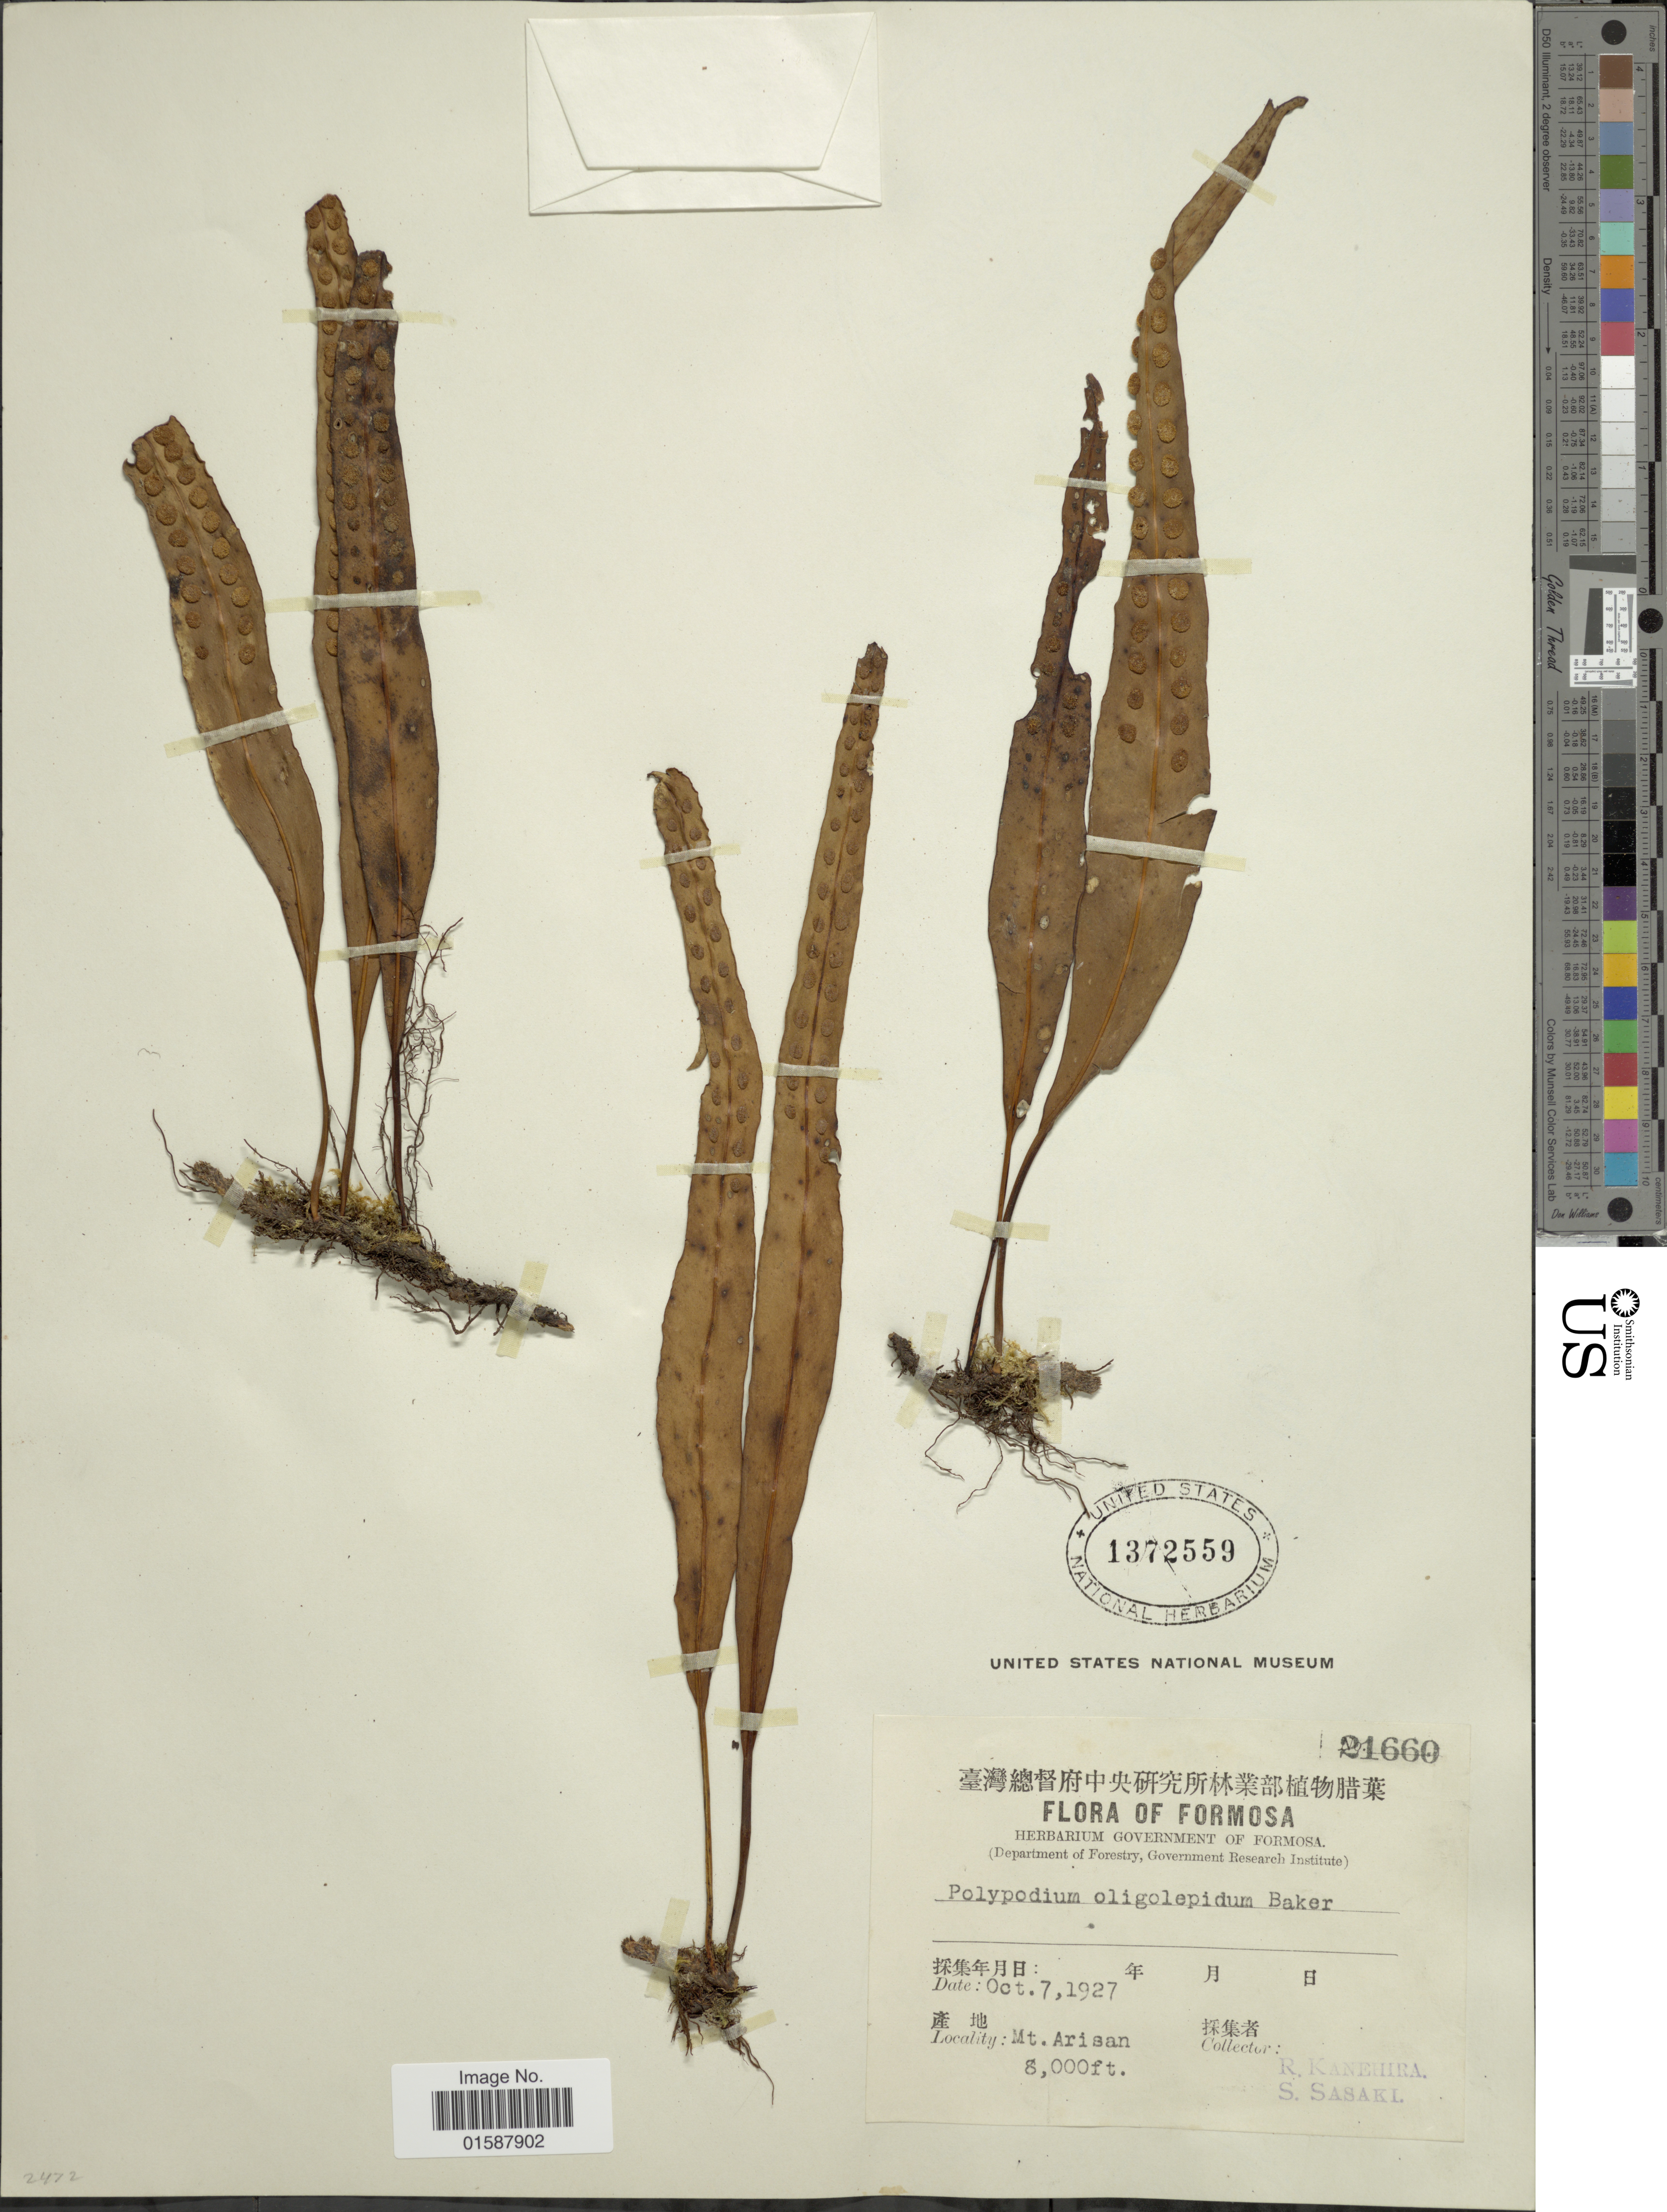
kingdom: Plantae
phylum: Tracheophyta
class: Polypodiopsida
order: Polypodiales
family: Polypodiaceae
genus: Lepisorus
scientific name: Lepisorus oligolepidus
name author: (Baker) Ching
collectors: R. Kanehira & S. Sasaki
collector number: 21660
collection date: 1927-10-07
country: Taiwan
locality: Formosa. Mt. Arisan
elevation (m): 2438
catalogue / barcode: US 1372559